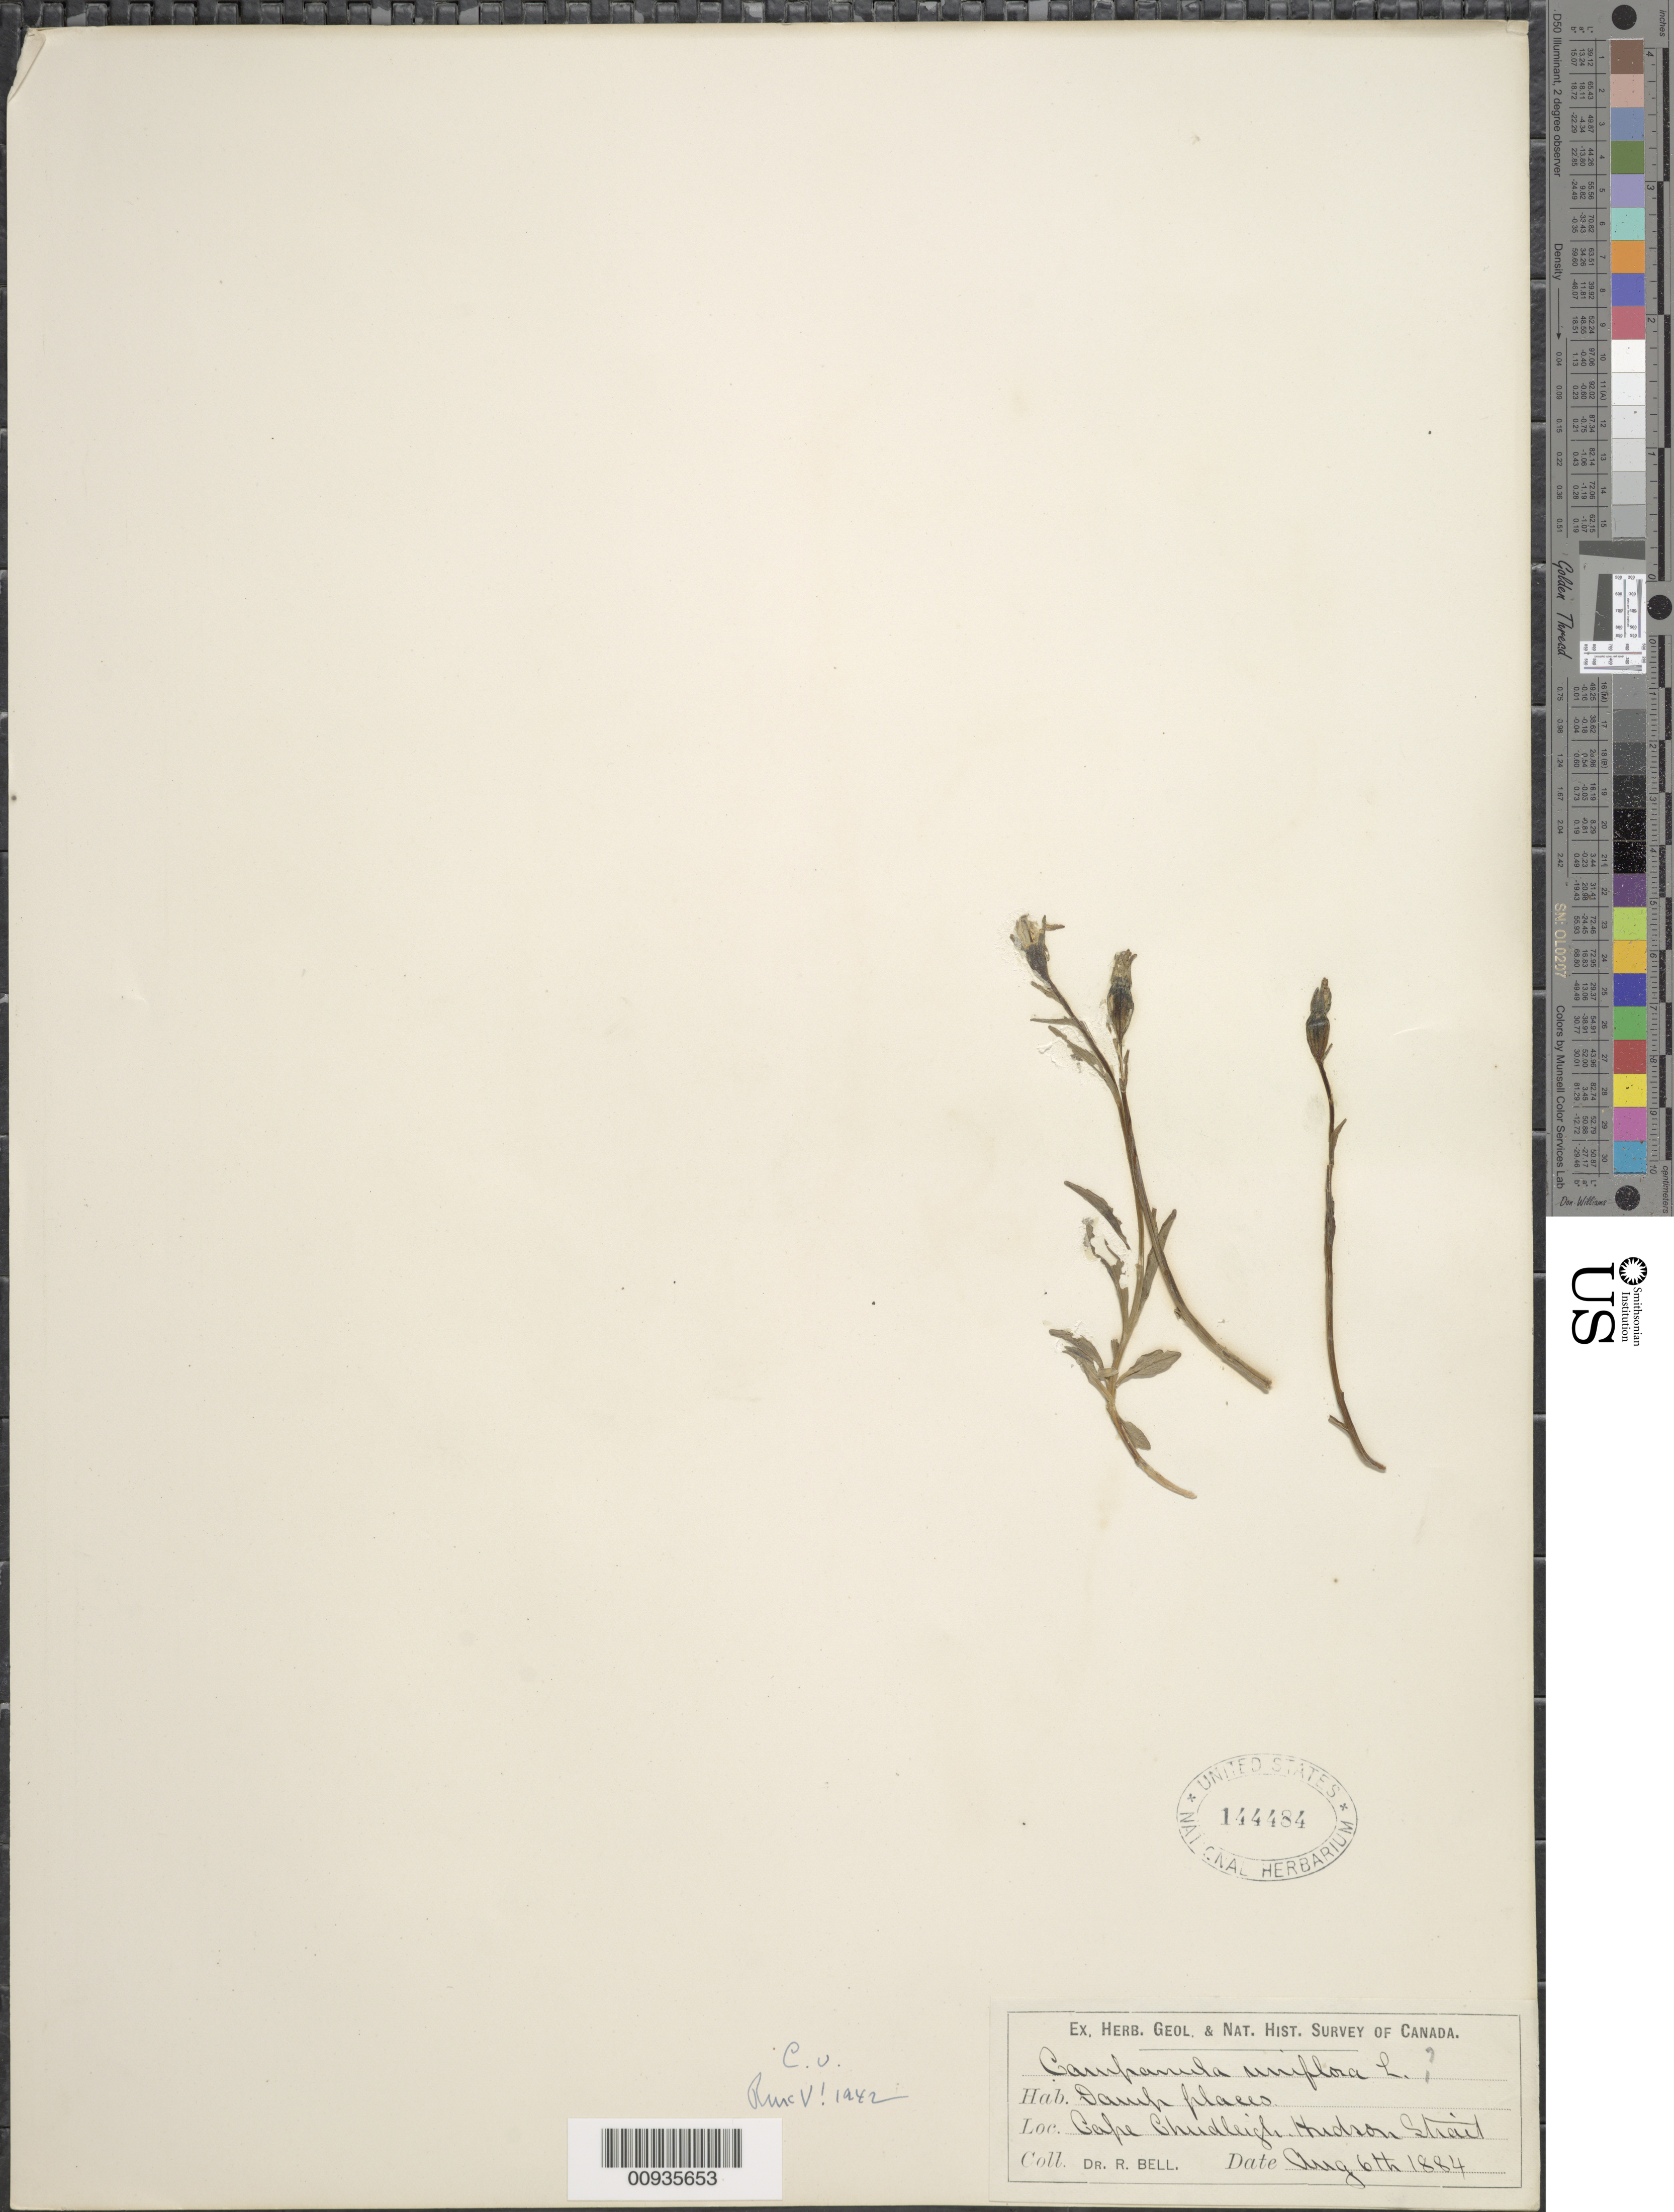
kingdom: Plantae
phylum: Tracheophyta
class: Magnoliopsida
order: Asterales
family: Campanulaceae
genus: Campanula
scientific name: Campanula uniflora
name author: L.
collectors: R. Bell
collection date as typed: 06 Aug 1884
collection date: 1884-08-06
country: Canada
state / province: Quebec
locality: Hudson Strait, Cape Chudleigh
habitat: damp places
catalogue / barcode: US 144484